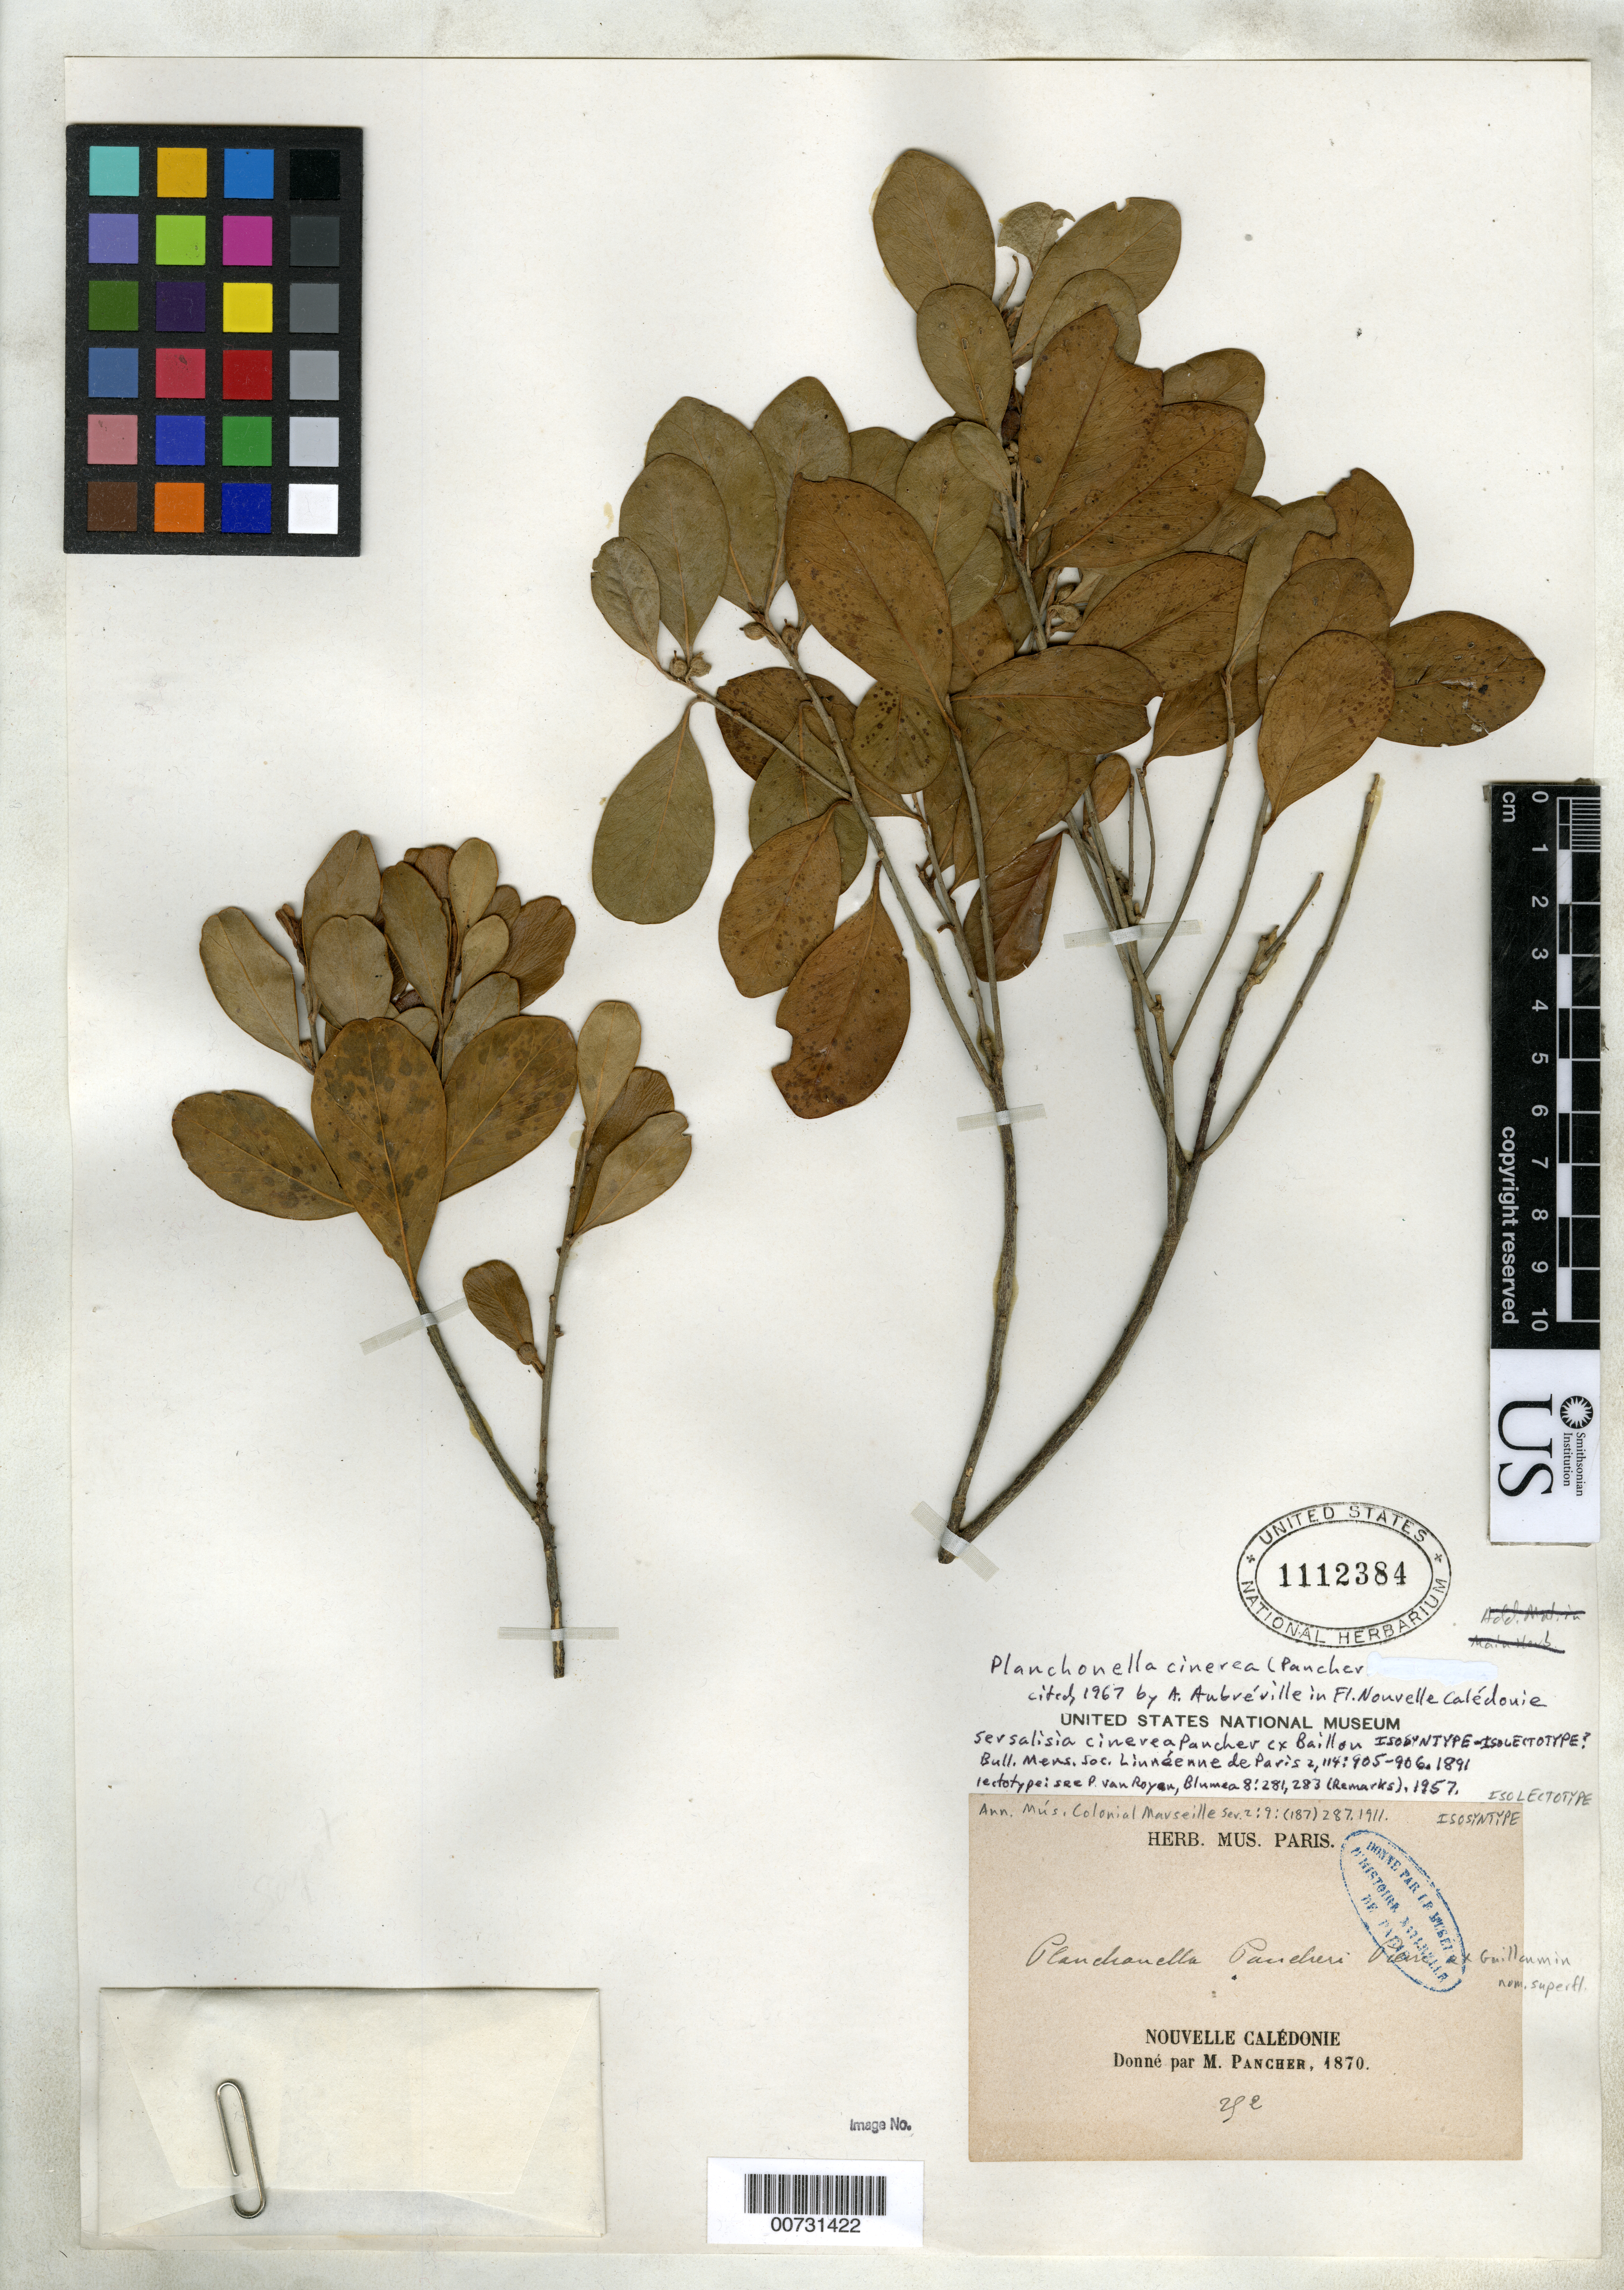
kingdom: Plantae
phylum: Tracheophyta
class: Magnoliopsida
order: Ericales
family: Sapotaceae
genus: Sersalisia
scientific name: Sersalisia cinerea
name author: Pancher ex Baill.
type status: Isolectotype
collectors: J. A. I. Pancher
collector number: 252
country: New Caledonia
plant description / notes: Cited 1967 by Aubréville, Fl. Nouv.-Caled.; "Donné par M. Pancher, 1870". Lectotype is Vieillard 881, erroneously cited in protologue as Pancher 252, acc. to van Royen.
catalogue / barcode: US 1112384